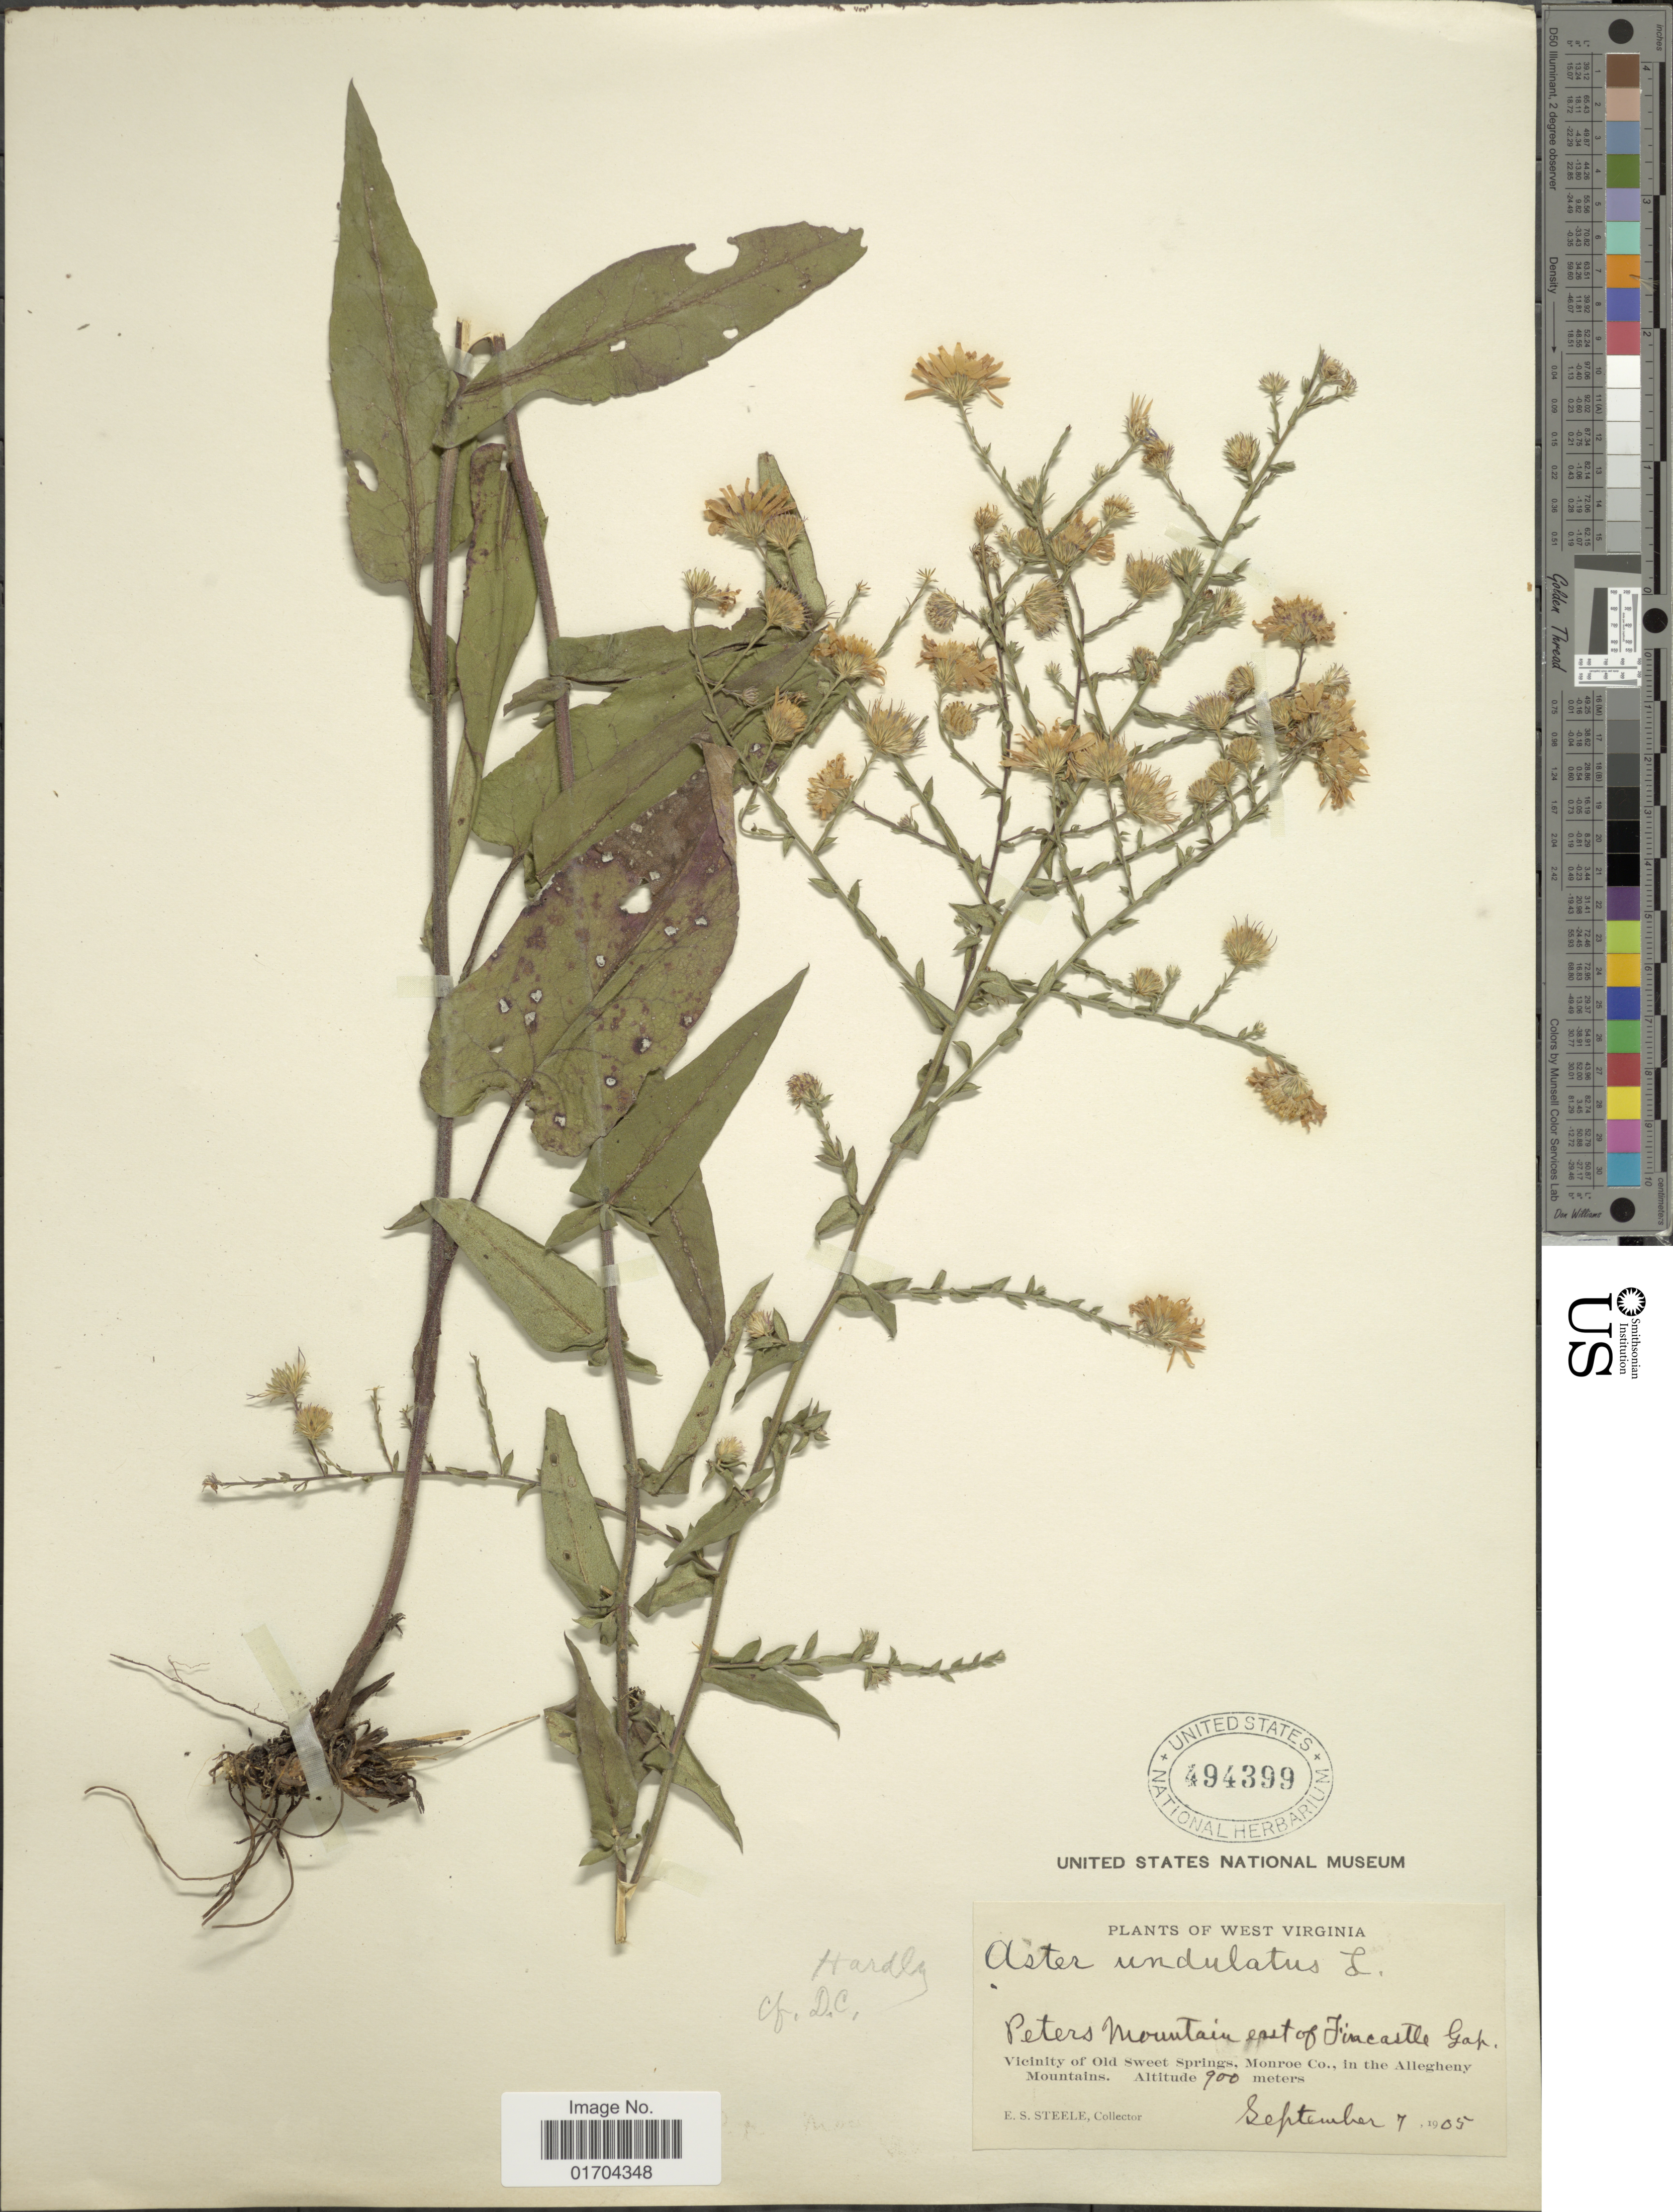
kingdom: Plantae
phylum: Tracheophyta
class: Magnoliopsida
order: Asterales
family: Asteraceae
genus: Symphyotrichum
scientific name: Symphyotrichum sp.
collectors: E. Steele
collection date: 1905-09-07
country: United States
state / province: West Virginia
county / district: Monroe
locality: Peters Mountain east of Fincastle Gap, Vicinity of Old Sweet Springs, Monroe Co., in the Allegheny Mountains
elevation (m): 274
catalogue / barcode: US 494399